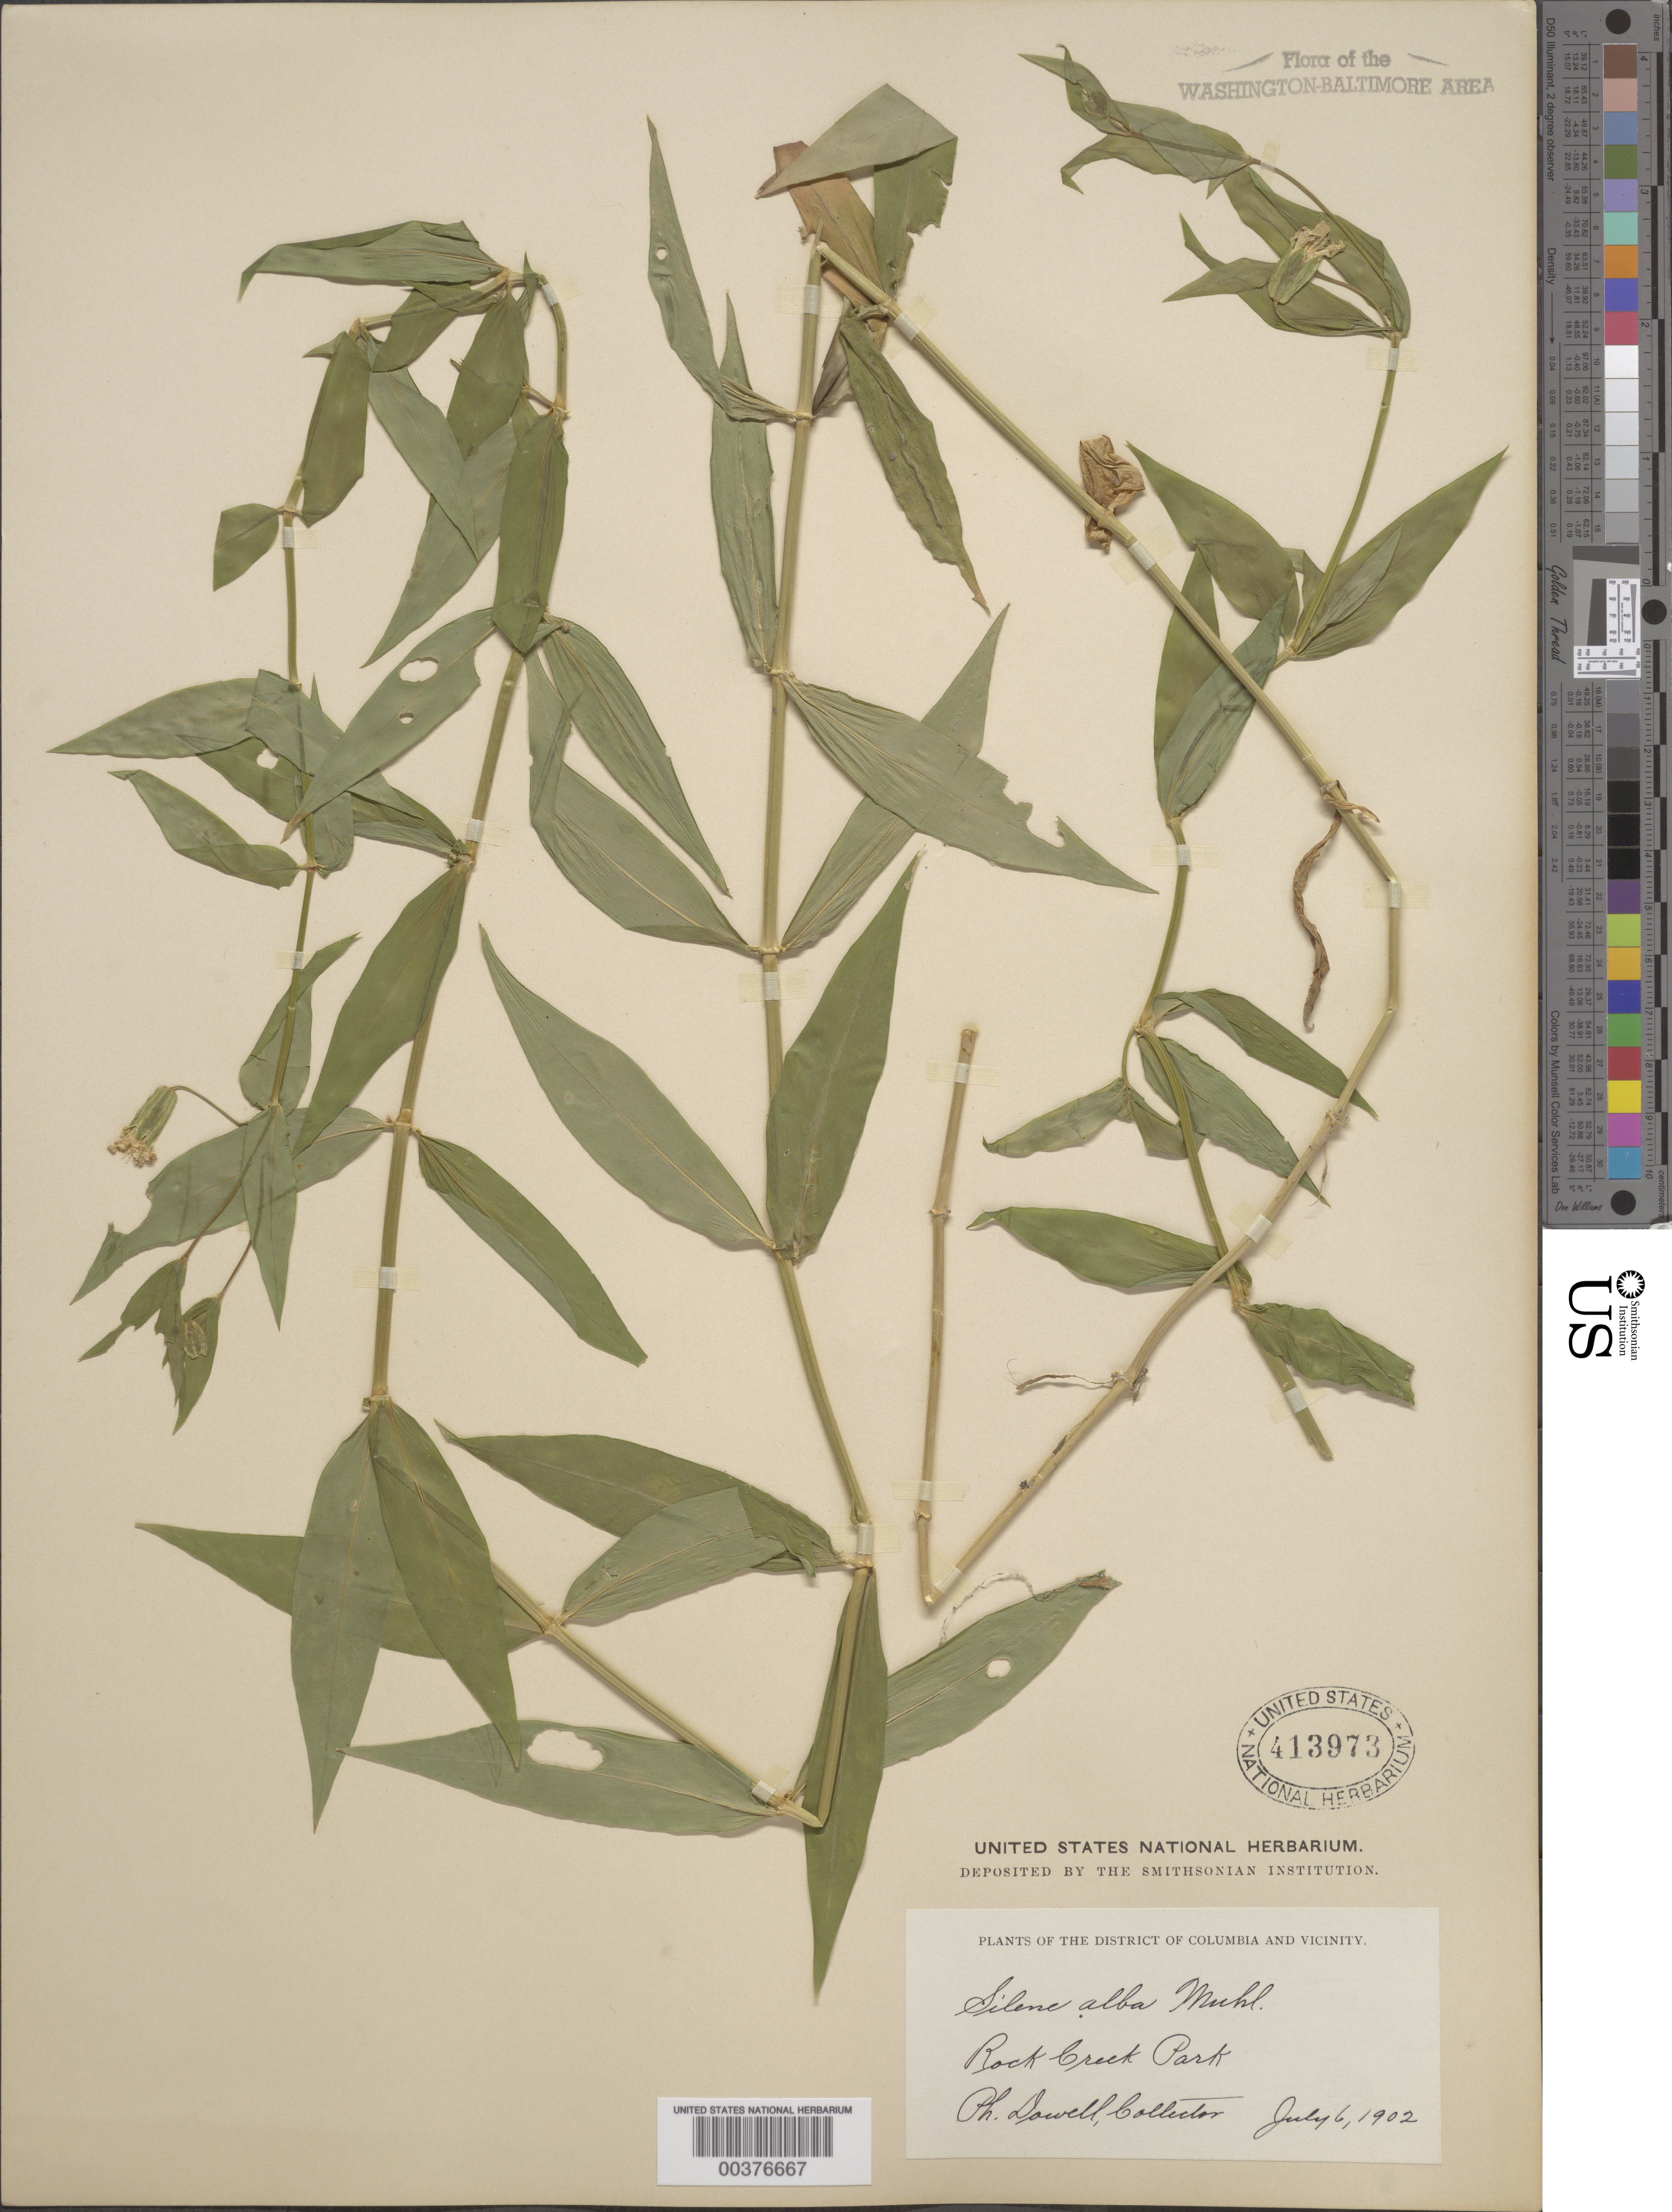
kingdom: Plantae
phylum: Tracheophyta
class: Magnoliopsida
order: Caryophyllales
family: Caryophyllaceae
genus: Silene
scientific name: Silene nivea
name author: (Nutt.) Muhl. ex DC.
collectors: P. Dowell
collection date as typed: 06 Jul 1902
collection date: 1902-07-06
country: United States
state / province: District of Columbia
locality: Rock Creek Park Rock Creek Park & vicinity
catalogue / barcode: US 413973